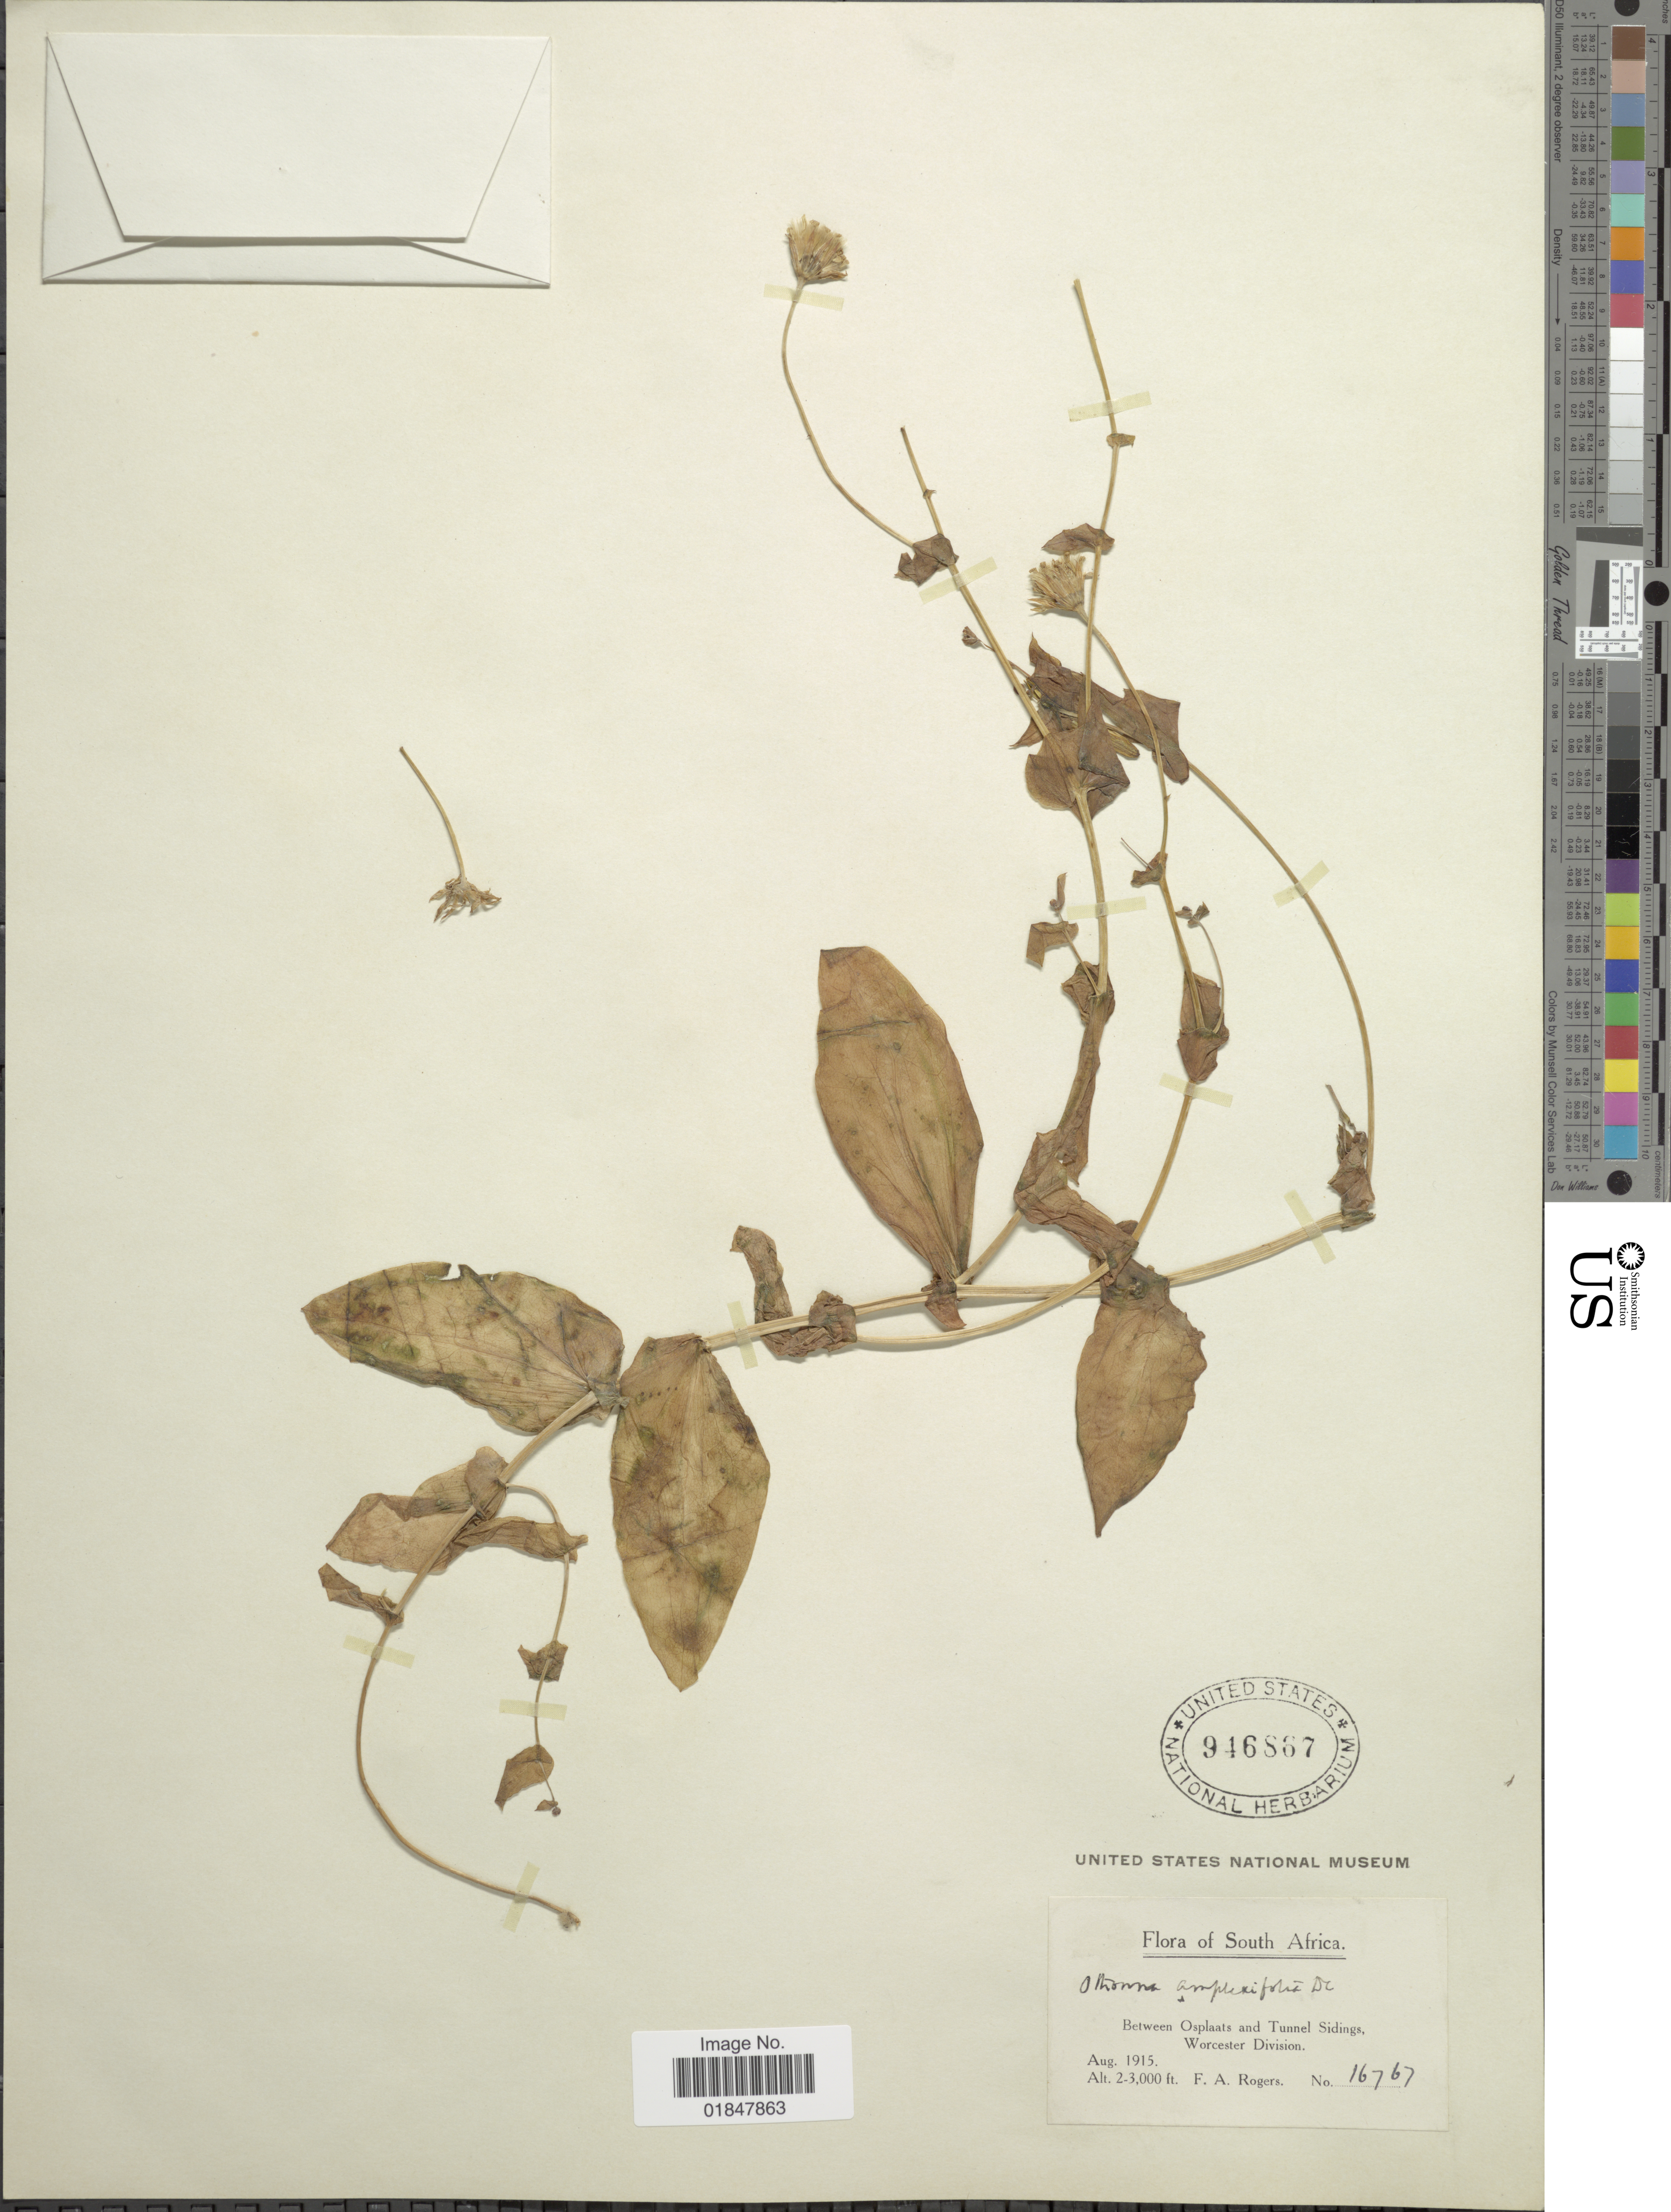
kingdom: Plantae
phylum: Tracheophyta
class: Magnoliopsida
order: Asterales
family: Asteraceae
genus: Othonna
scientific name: Othonna amplexifolia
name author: DC.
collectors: F. A. Rogers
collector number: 16767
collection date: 1915-08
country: South Africa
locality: Between Osplaats and Tunnel Sidings, Worcester Division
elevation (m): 610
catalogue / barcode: US 946867